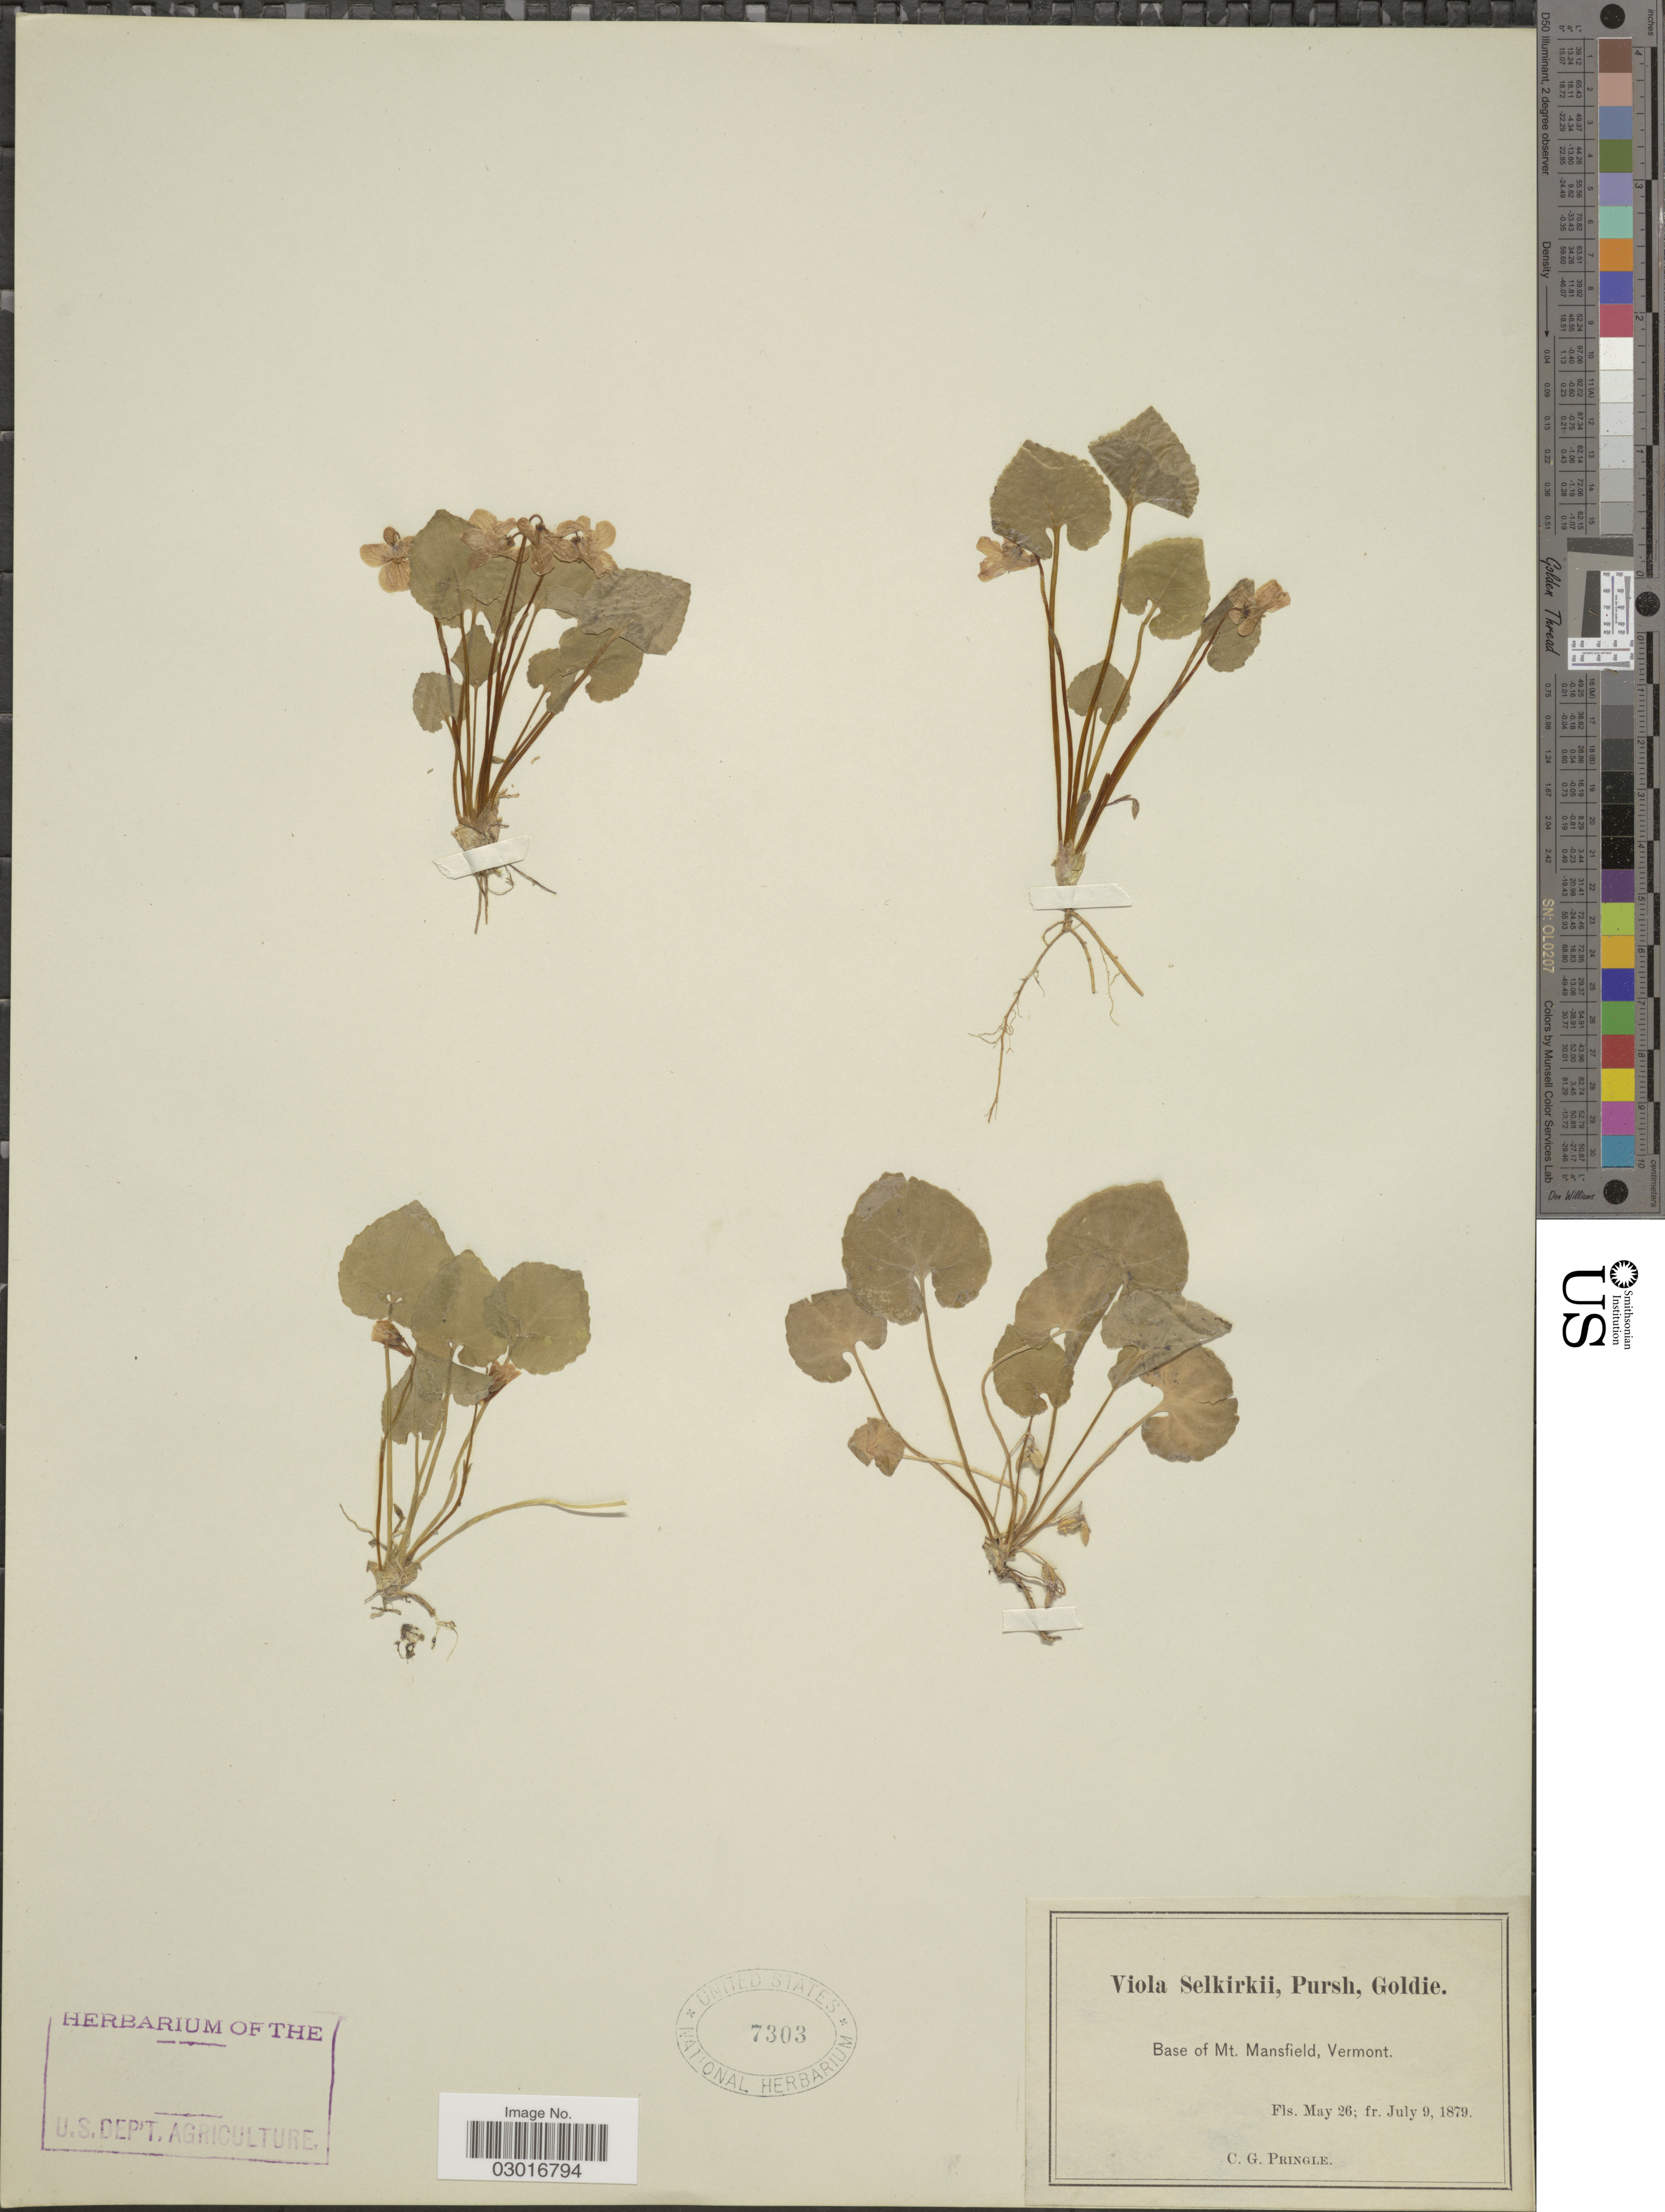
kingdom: Plantae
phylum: Tracheophyta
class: Magnoliopsida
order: Malpighiales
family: Violaceae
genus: Viola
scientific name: Viola selkirkii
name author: Pursh ex Goldie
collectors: C. G. Pringle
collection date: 1879-05-26/1879-07-09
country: United States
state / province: Vermont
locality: Base of Mt. Mansfield.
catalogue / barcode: US 7303